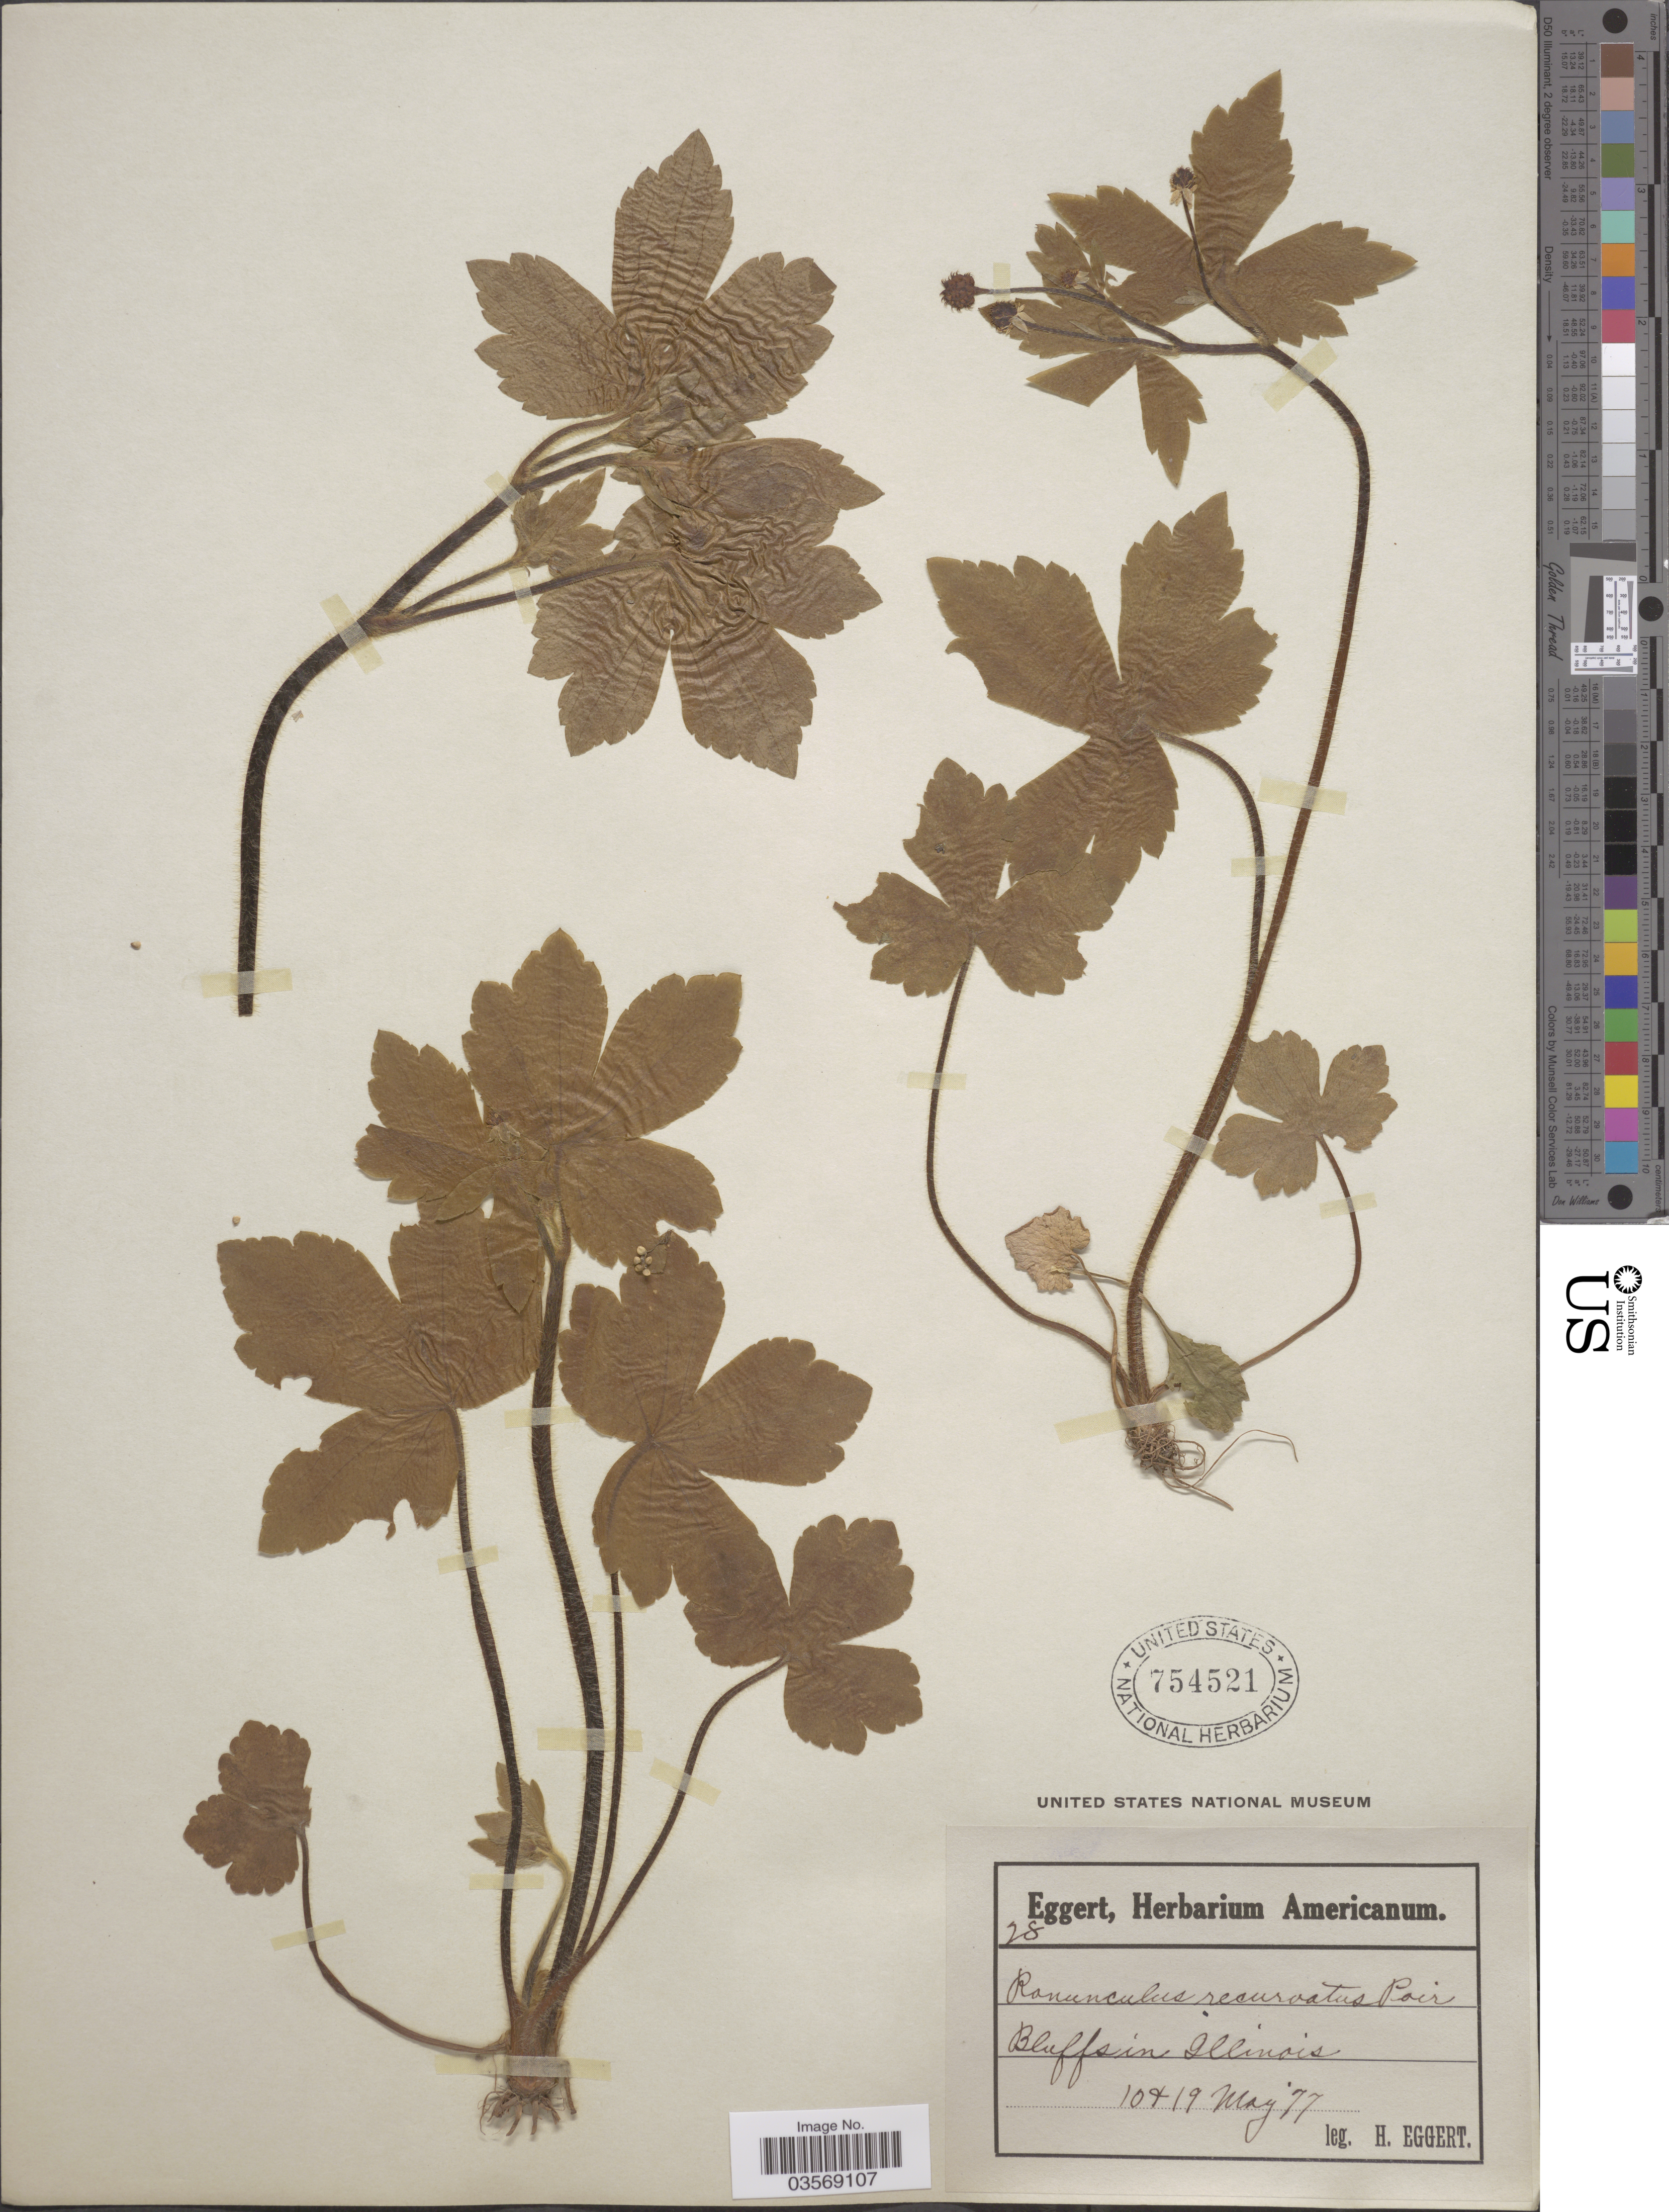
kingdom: Plantae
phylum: Tracheophyta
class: Magnoliopsida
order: Ranunculales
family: Ranunculaceae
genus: Ranunculus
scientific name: Ranunculus recurvatus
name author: Poir.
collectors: H. Eggert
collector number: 28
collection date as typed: Transcribed d/m/y: 10/5/77 to 19/5/77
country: United States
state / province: Illinois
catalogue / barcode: US 754521